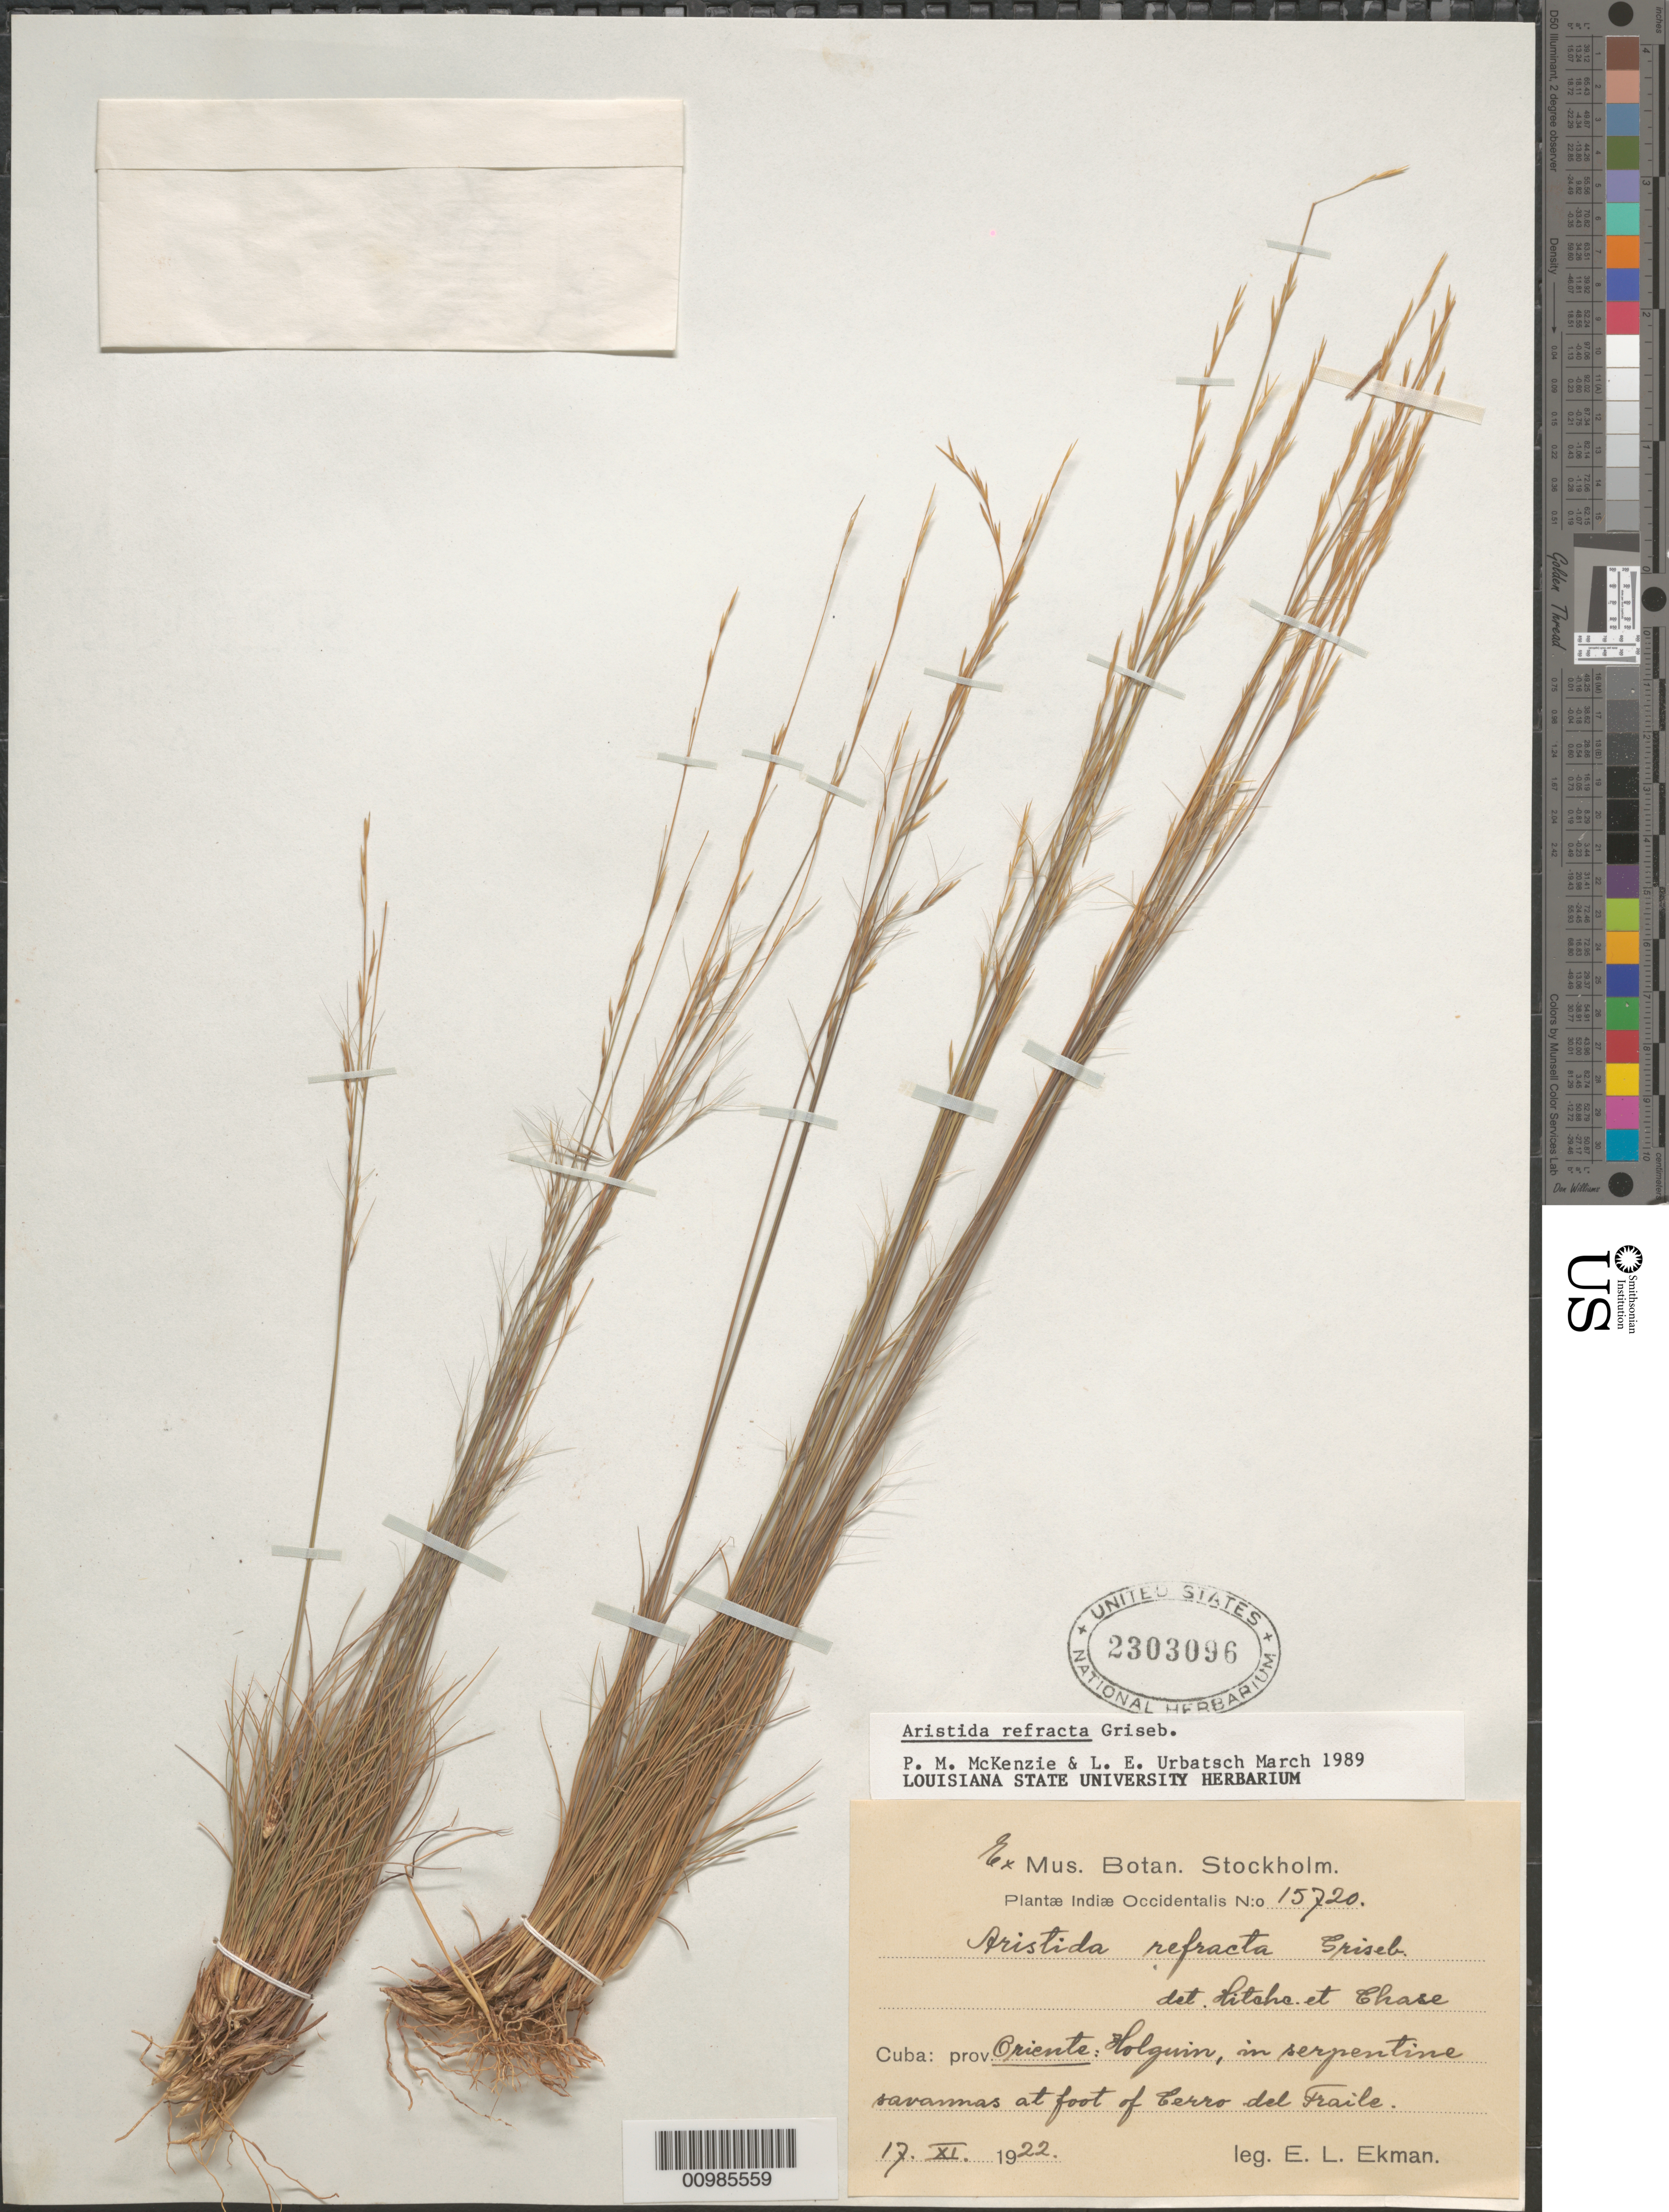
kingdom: Plantae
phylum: Tracheophyta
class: Liliopsida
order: Poales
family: Poaceae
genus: Aristida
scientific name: Aristida refracta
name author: Griseb.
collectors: E. L. Ekman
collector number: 15720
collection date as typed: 17 Nov 1922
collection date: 1922-11-17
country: Cuba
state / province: Holguín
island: Cuba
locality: Holguin, Cerro Fraile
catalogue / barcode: US 2303096